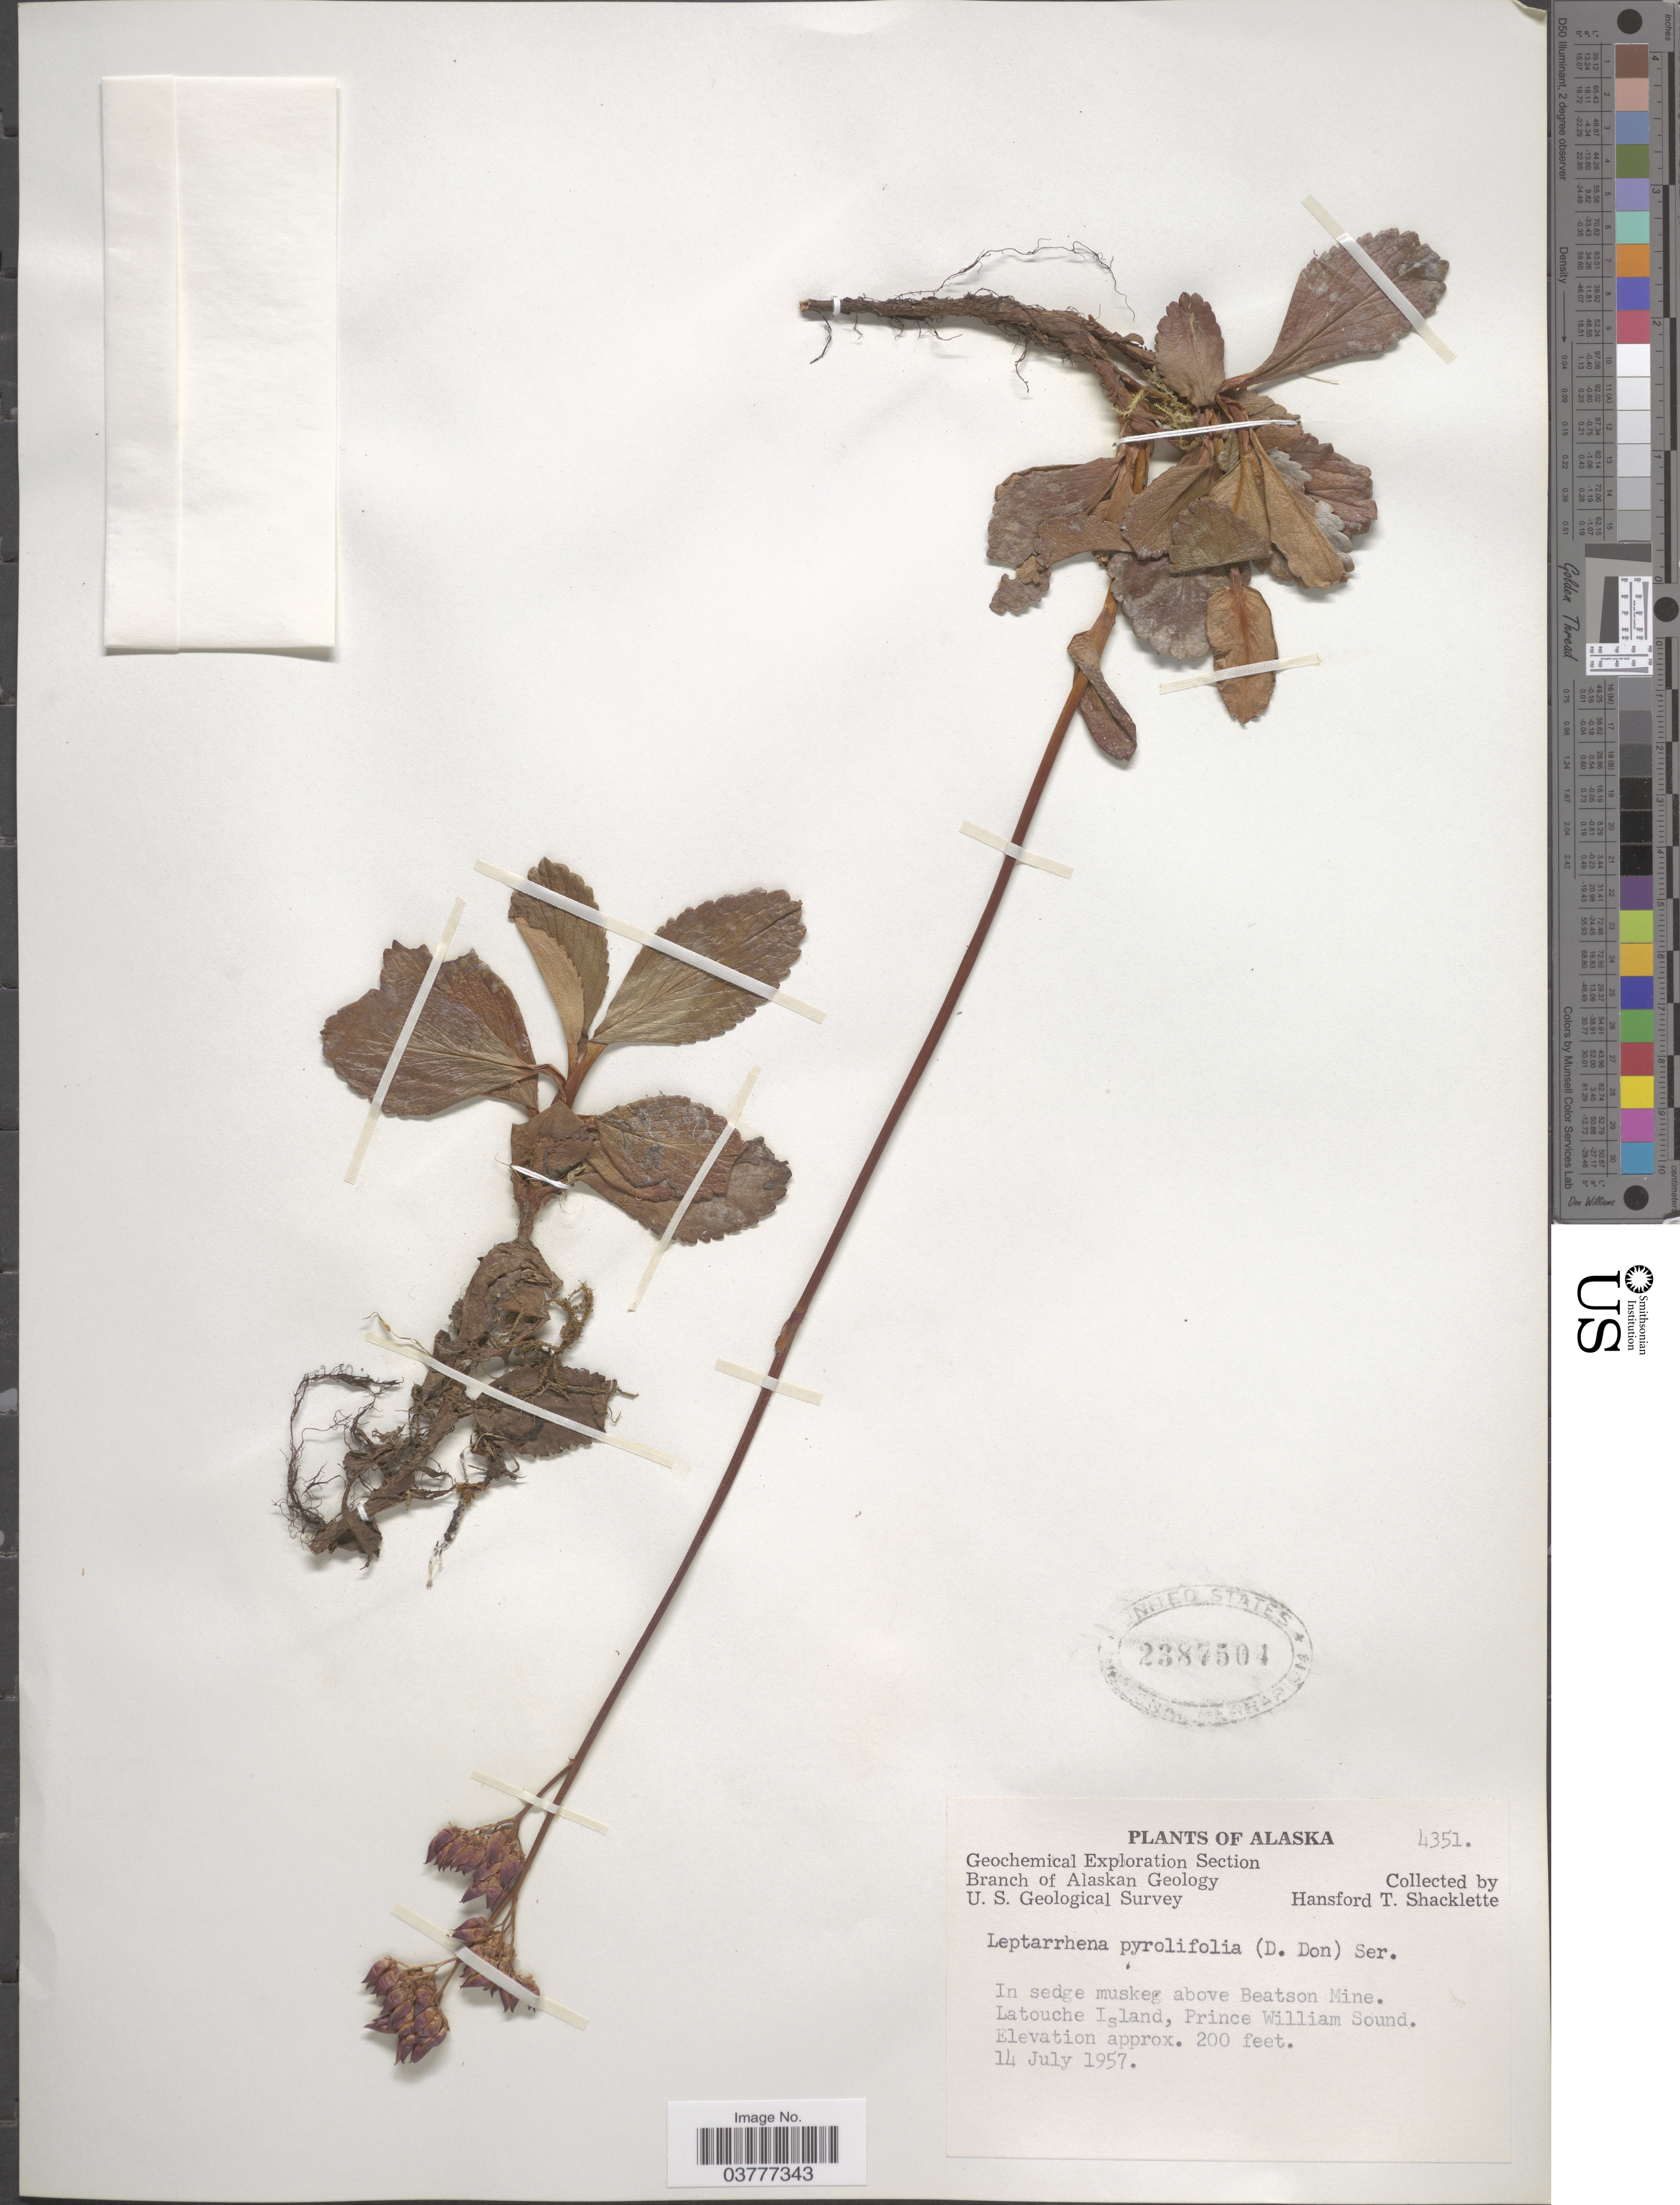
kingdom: Plantae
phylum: Tracheophyta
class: Magnoliopsida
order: Saxifragales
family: Saxifragaceae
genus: Leptarrhena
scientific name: Leptarrhena pyrolifolia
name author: (D. Don) Ser.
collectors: H. Shacklette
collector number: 4351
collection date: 1957-07-14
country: United States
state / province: Alaska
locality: In sedge muskeg above Beatson Mine. Latouche Island, Prince William Sound.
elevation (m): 61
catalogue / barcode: US 2387504